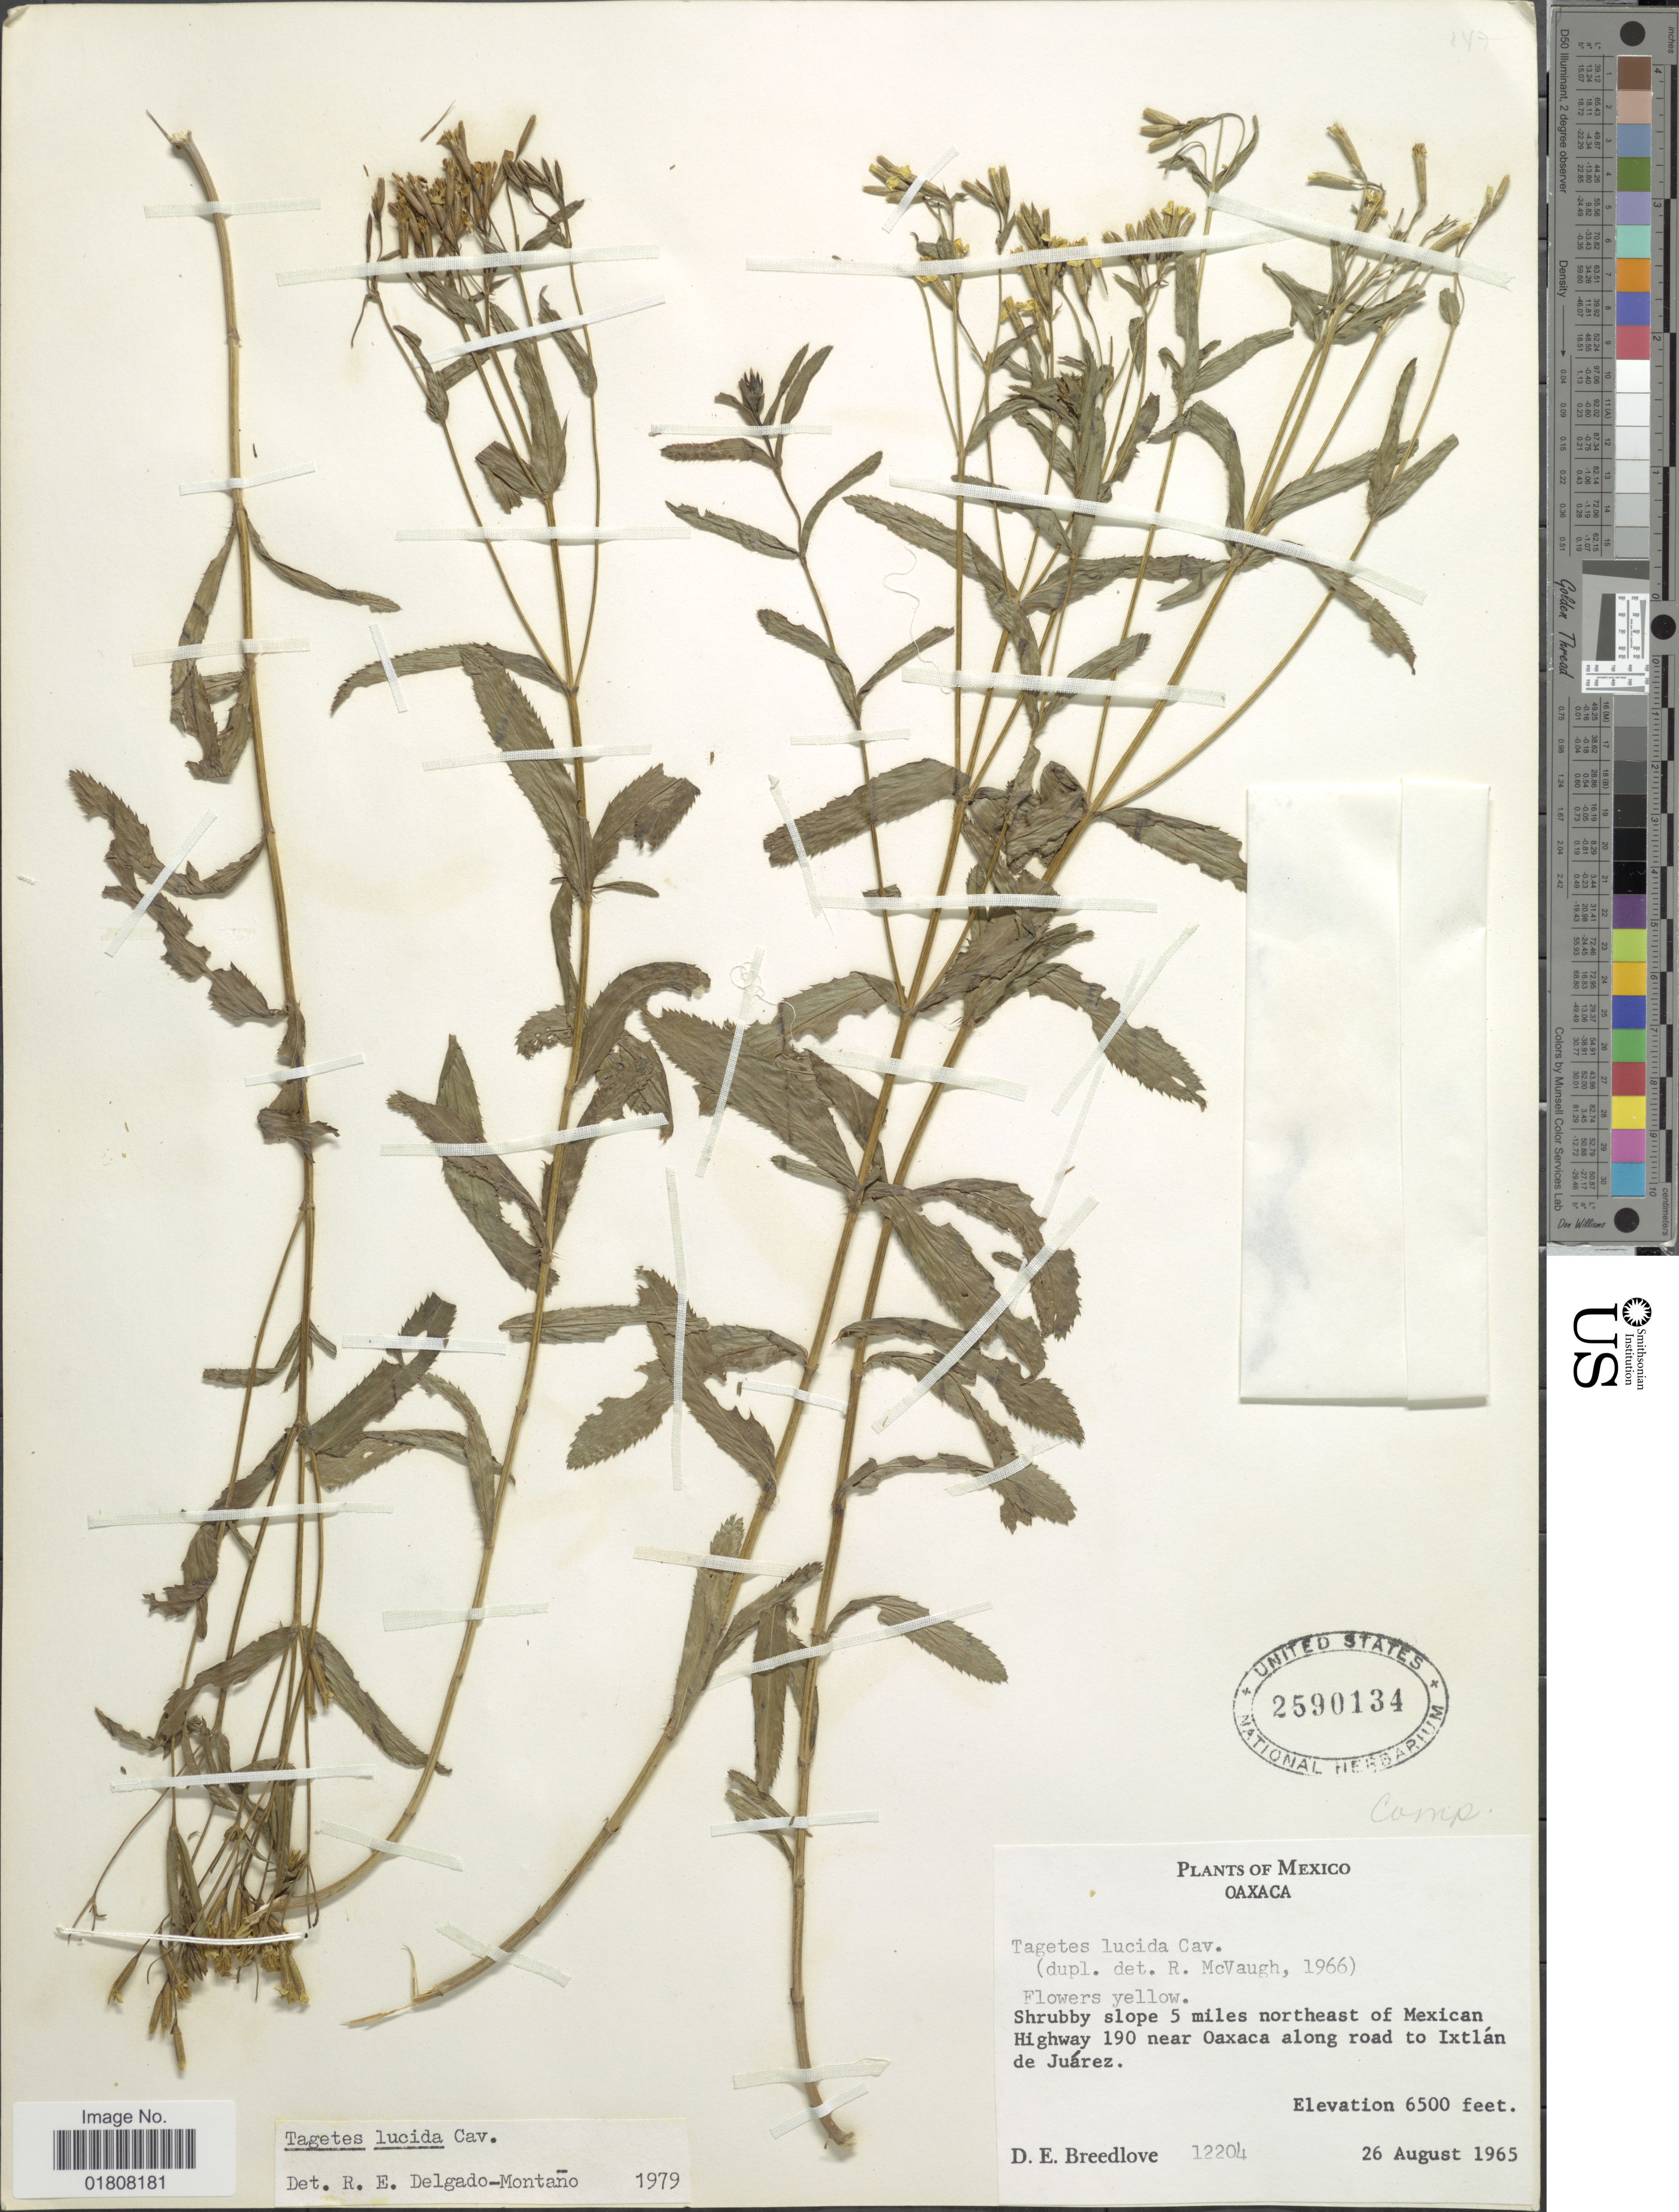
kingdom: Plantae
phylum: Tracheophyta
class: Magnoliopsida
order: Asterales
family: Asteraceae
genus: Tagetes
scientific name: Tagetes lucida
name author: Cav.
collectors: D. E. Breedlove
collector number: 12204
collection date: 1965-08-26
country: Mexico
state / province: Oaxaca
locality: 5 miles northeast of Mexican Highway 190 near Oaxaca along road to Ixtlan de Juarez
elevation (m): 1981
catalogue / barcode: US 2590134